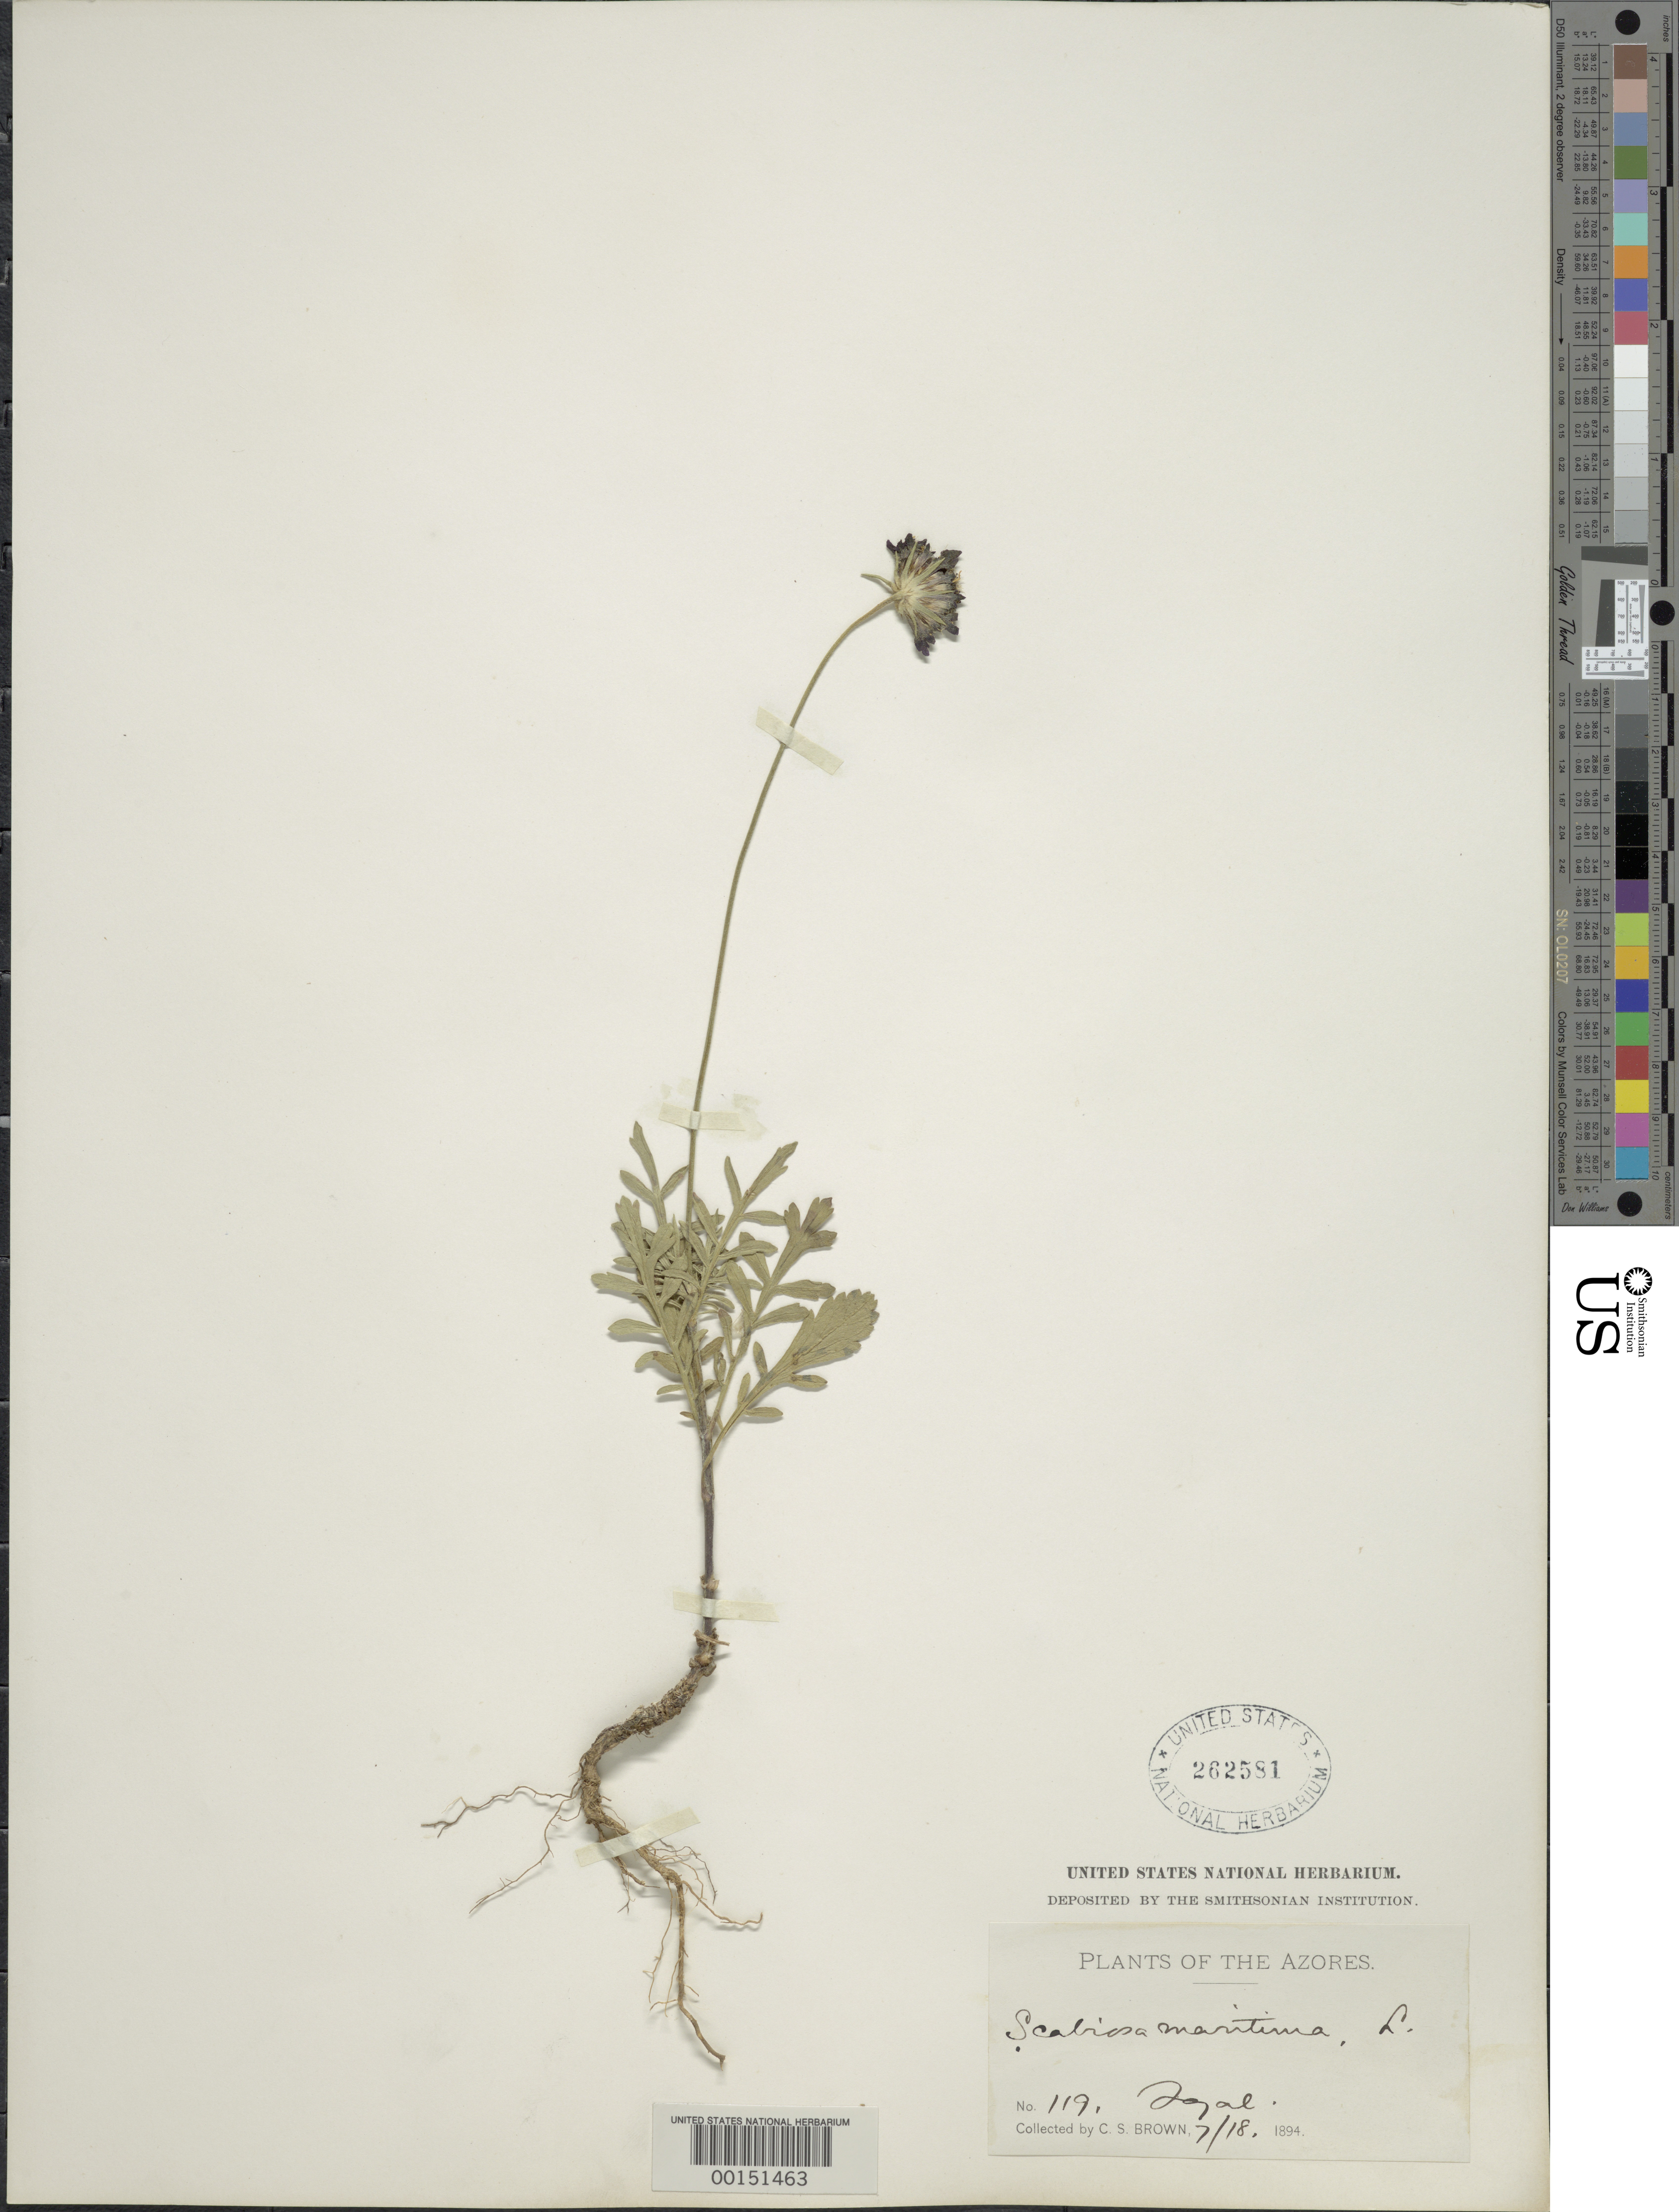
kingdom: Plantae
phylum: Tracheophyta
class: Magnoliopsida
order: Dipsacales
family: Caprifoliaceae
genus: Scabiosa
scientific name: Scabiosa maritima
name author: L.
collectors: C. S. Brown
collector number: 119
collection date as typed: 18 Jul 1894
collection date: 1894-07-18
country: Portugal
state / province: Azores (Aut. Reg.)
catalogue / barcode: US 262581